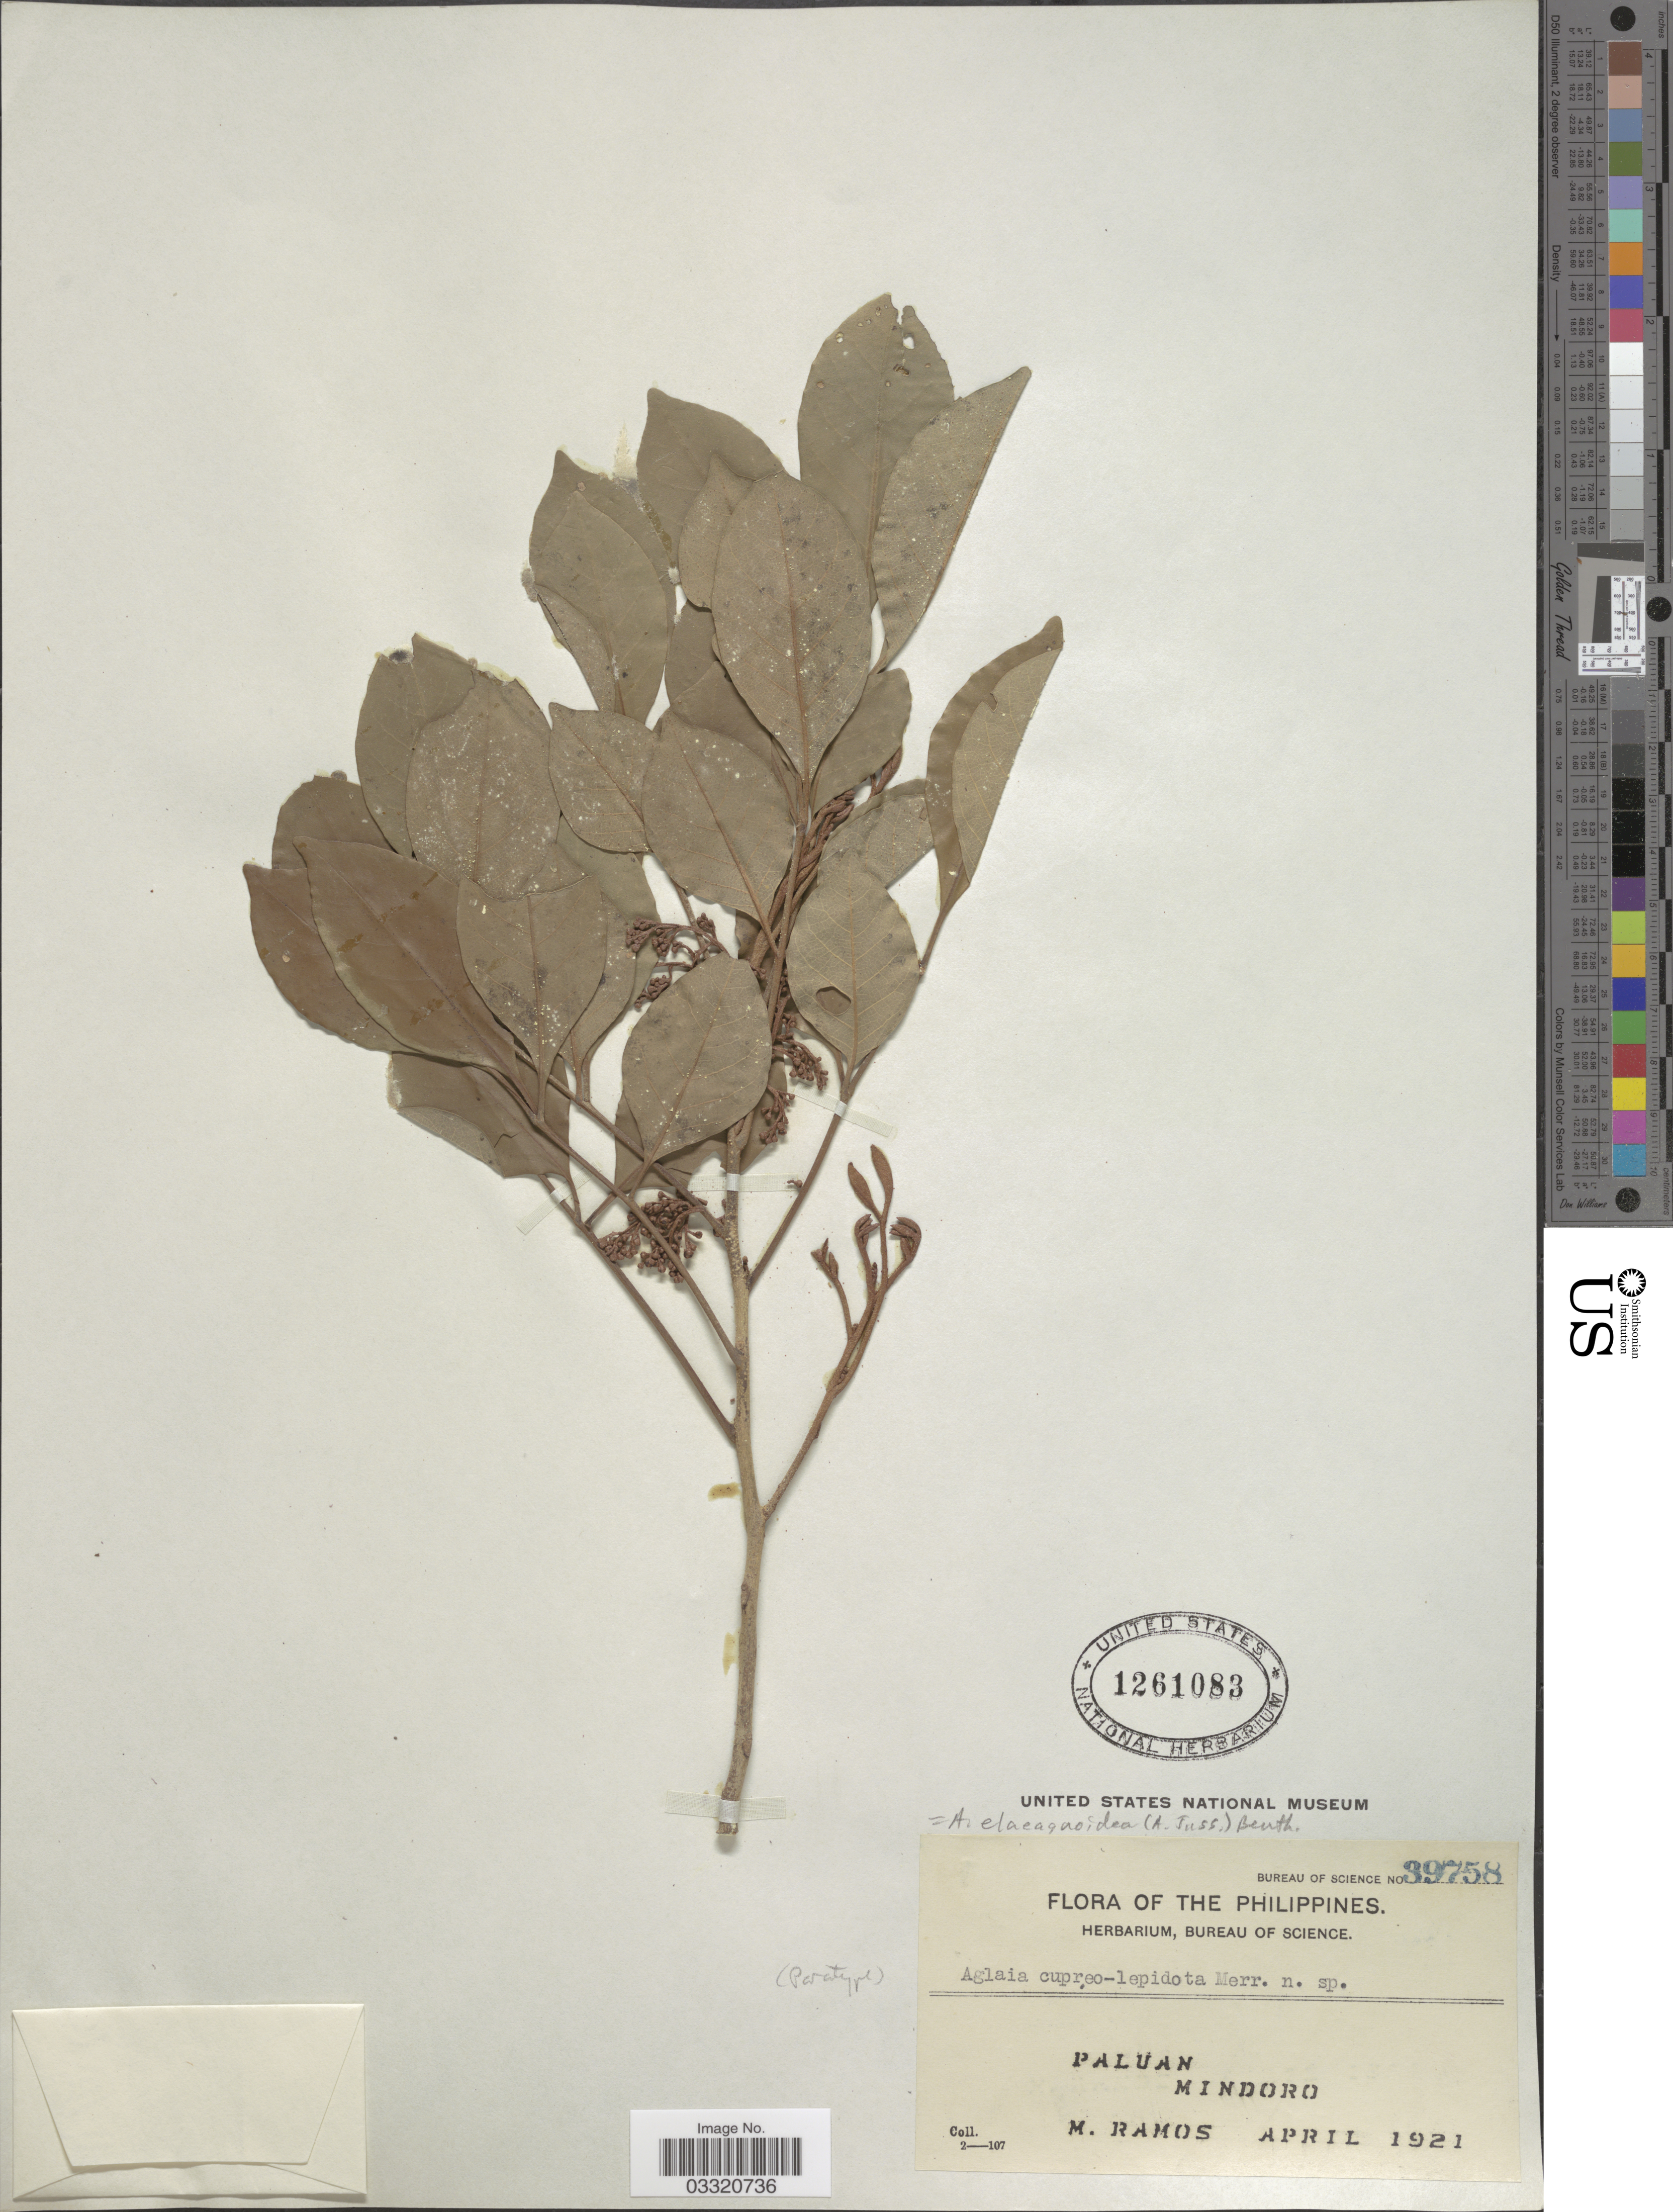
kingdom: Plantae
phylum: Tracheophyta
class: Magnoliopsida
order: Sapindales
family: Meliaceae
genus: Aglaia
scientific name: Aglaia elaeagnoidea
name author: (A. Juss.) Benth.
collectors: M. Ramos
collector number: Bureau of Science 39758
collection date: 1921-04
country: Philippines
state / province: Mimaropa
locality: Paluan, Mindoro.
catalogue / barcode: US 1261083